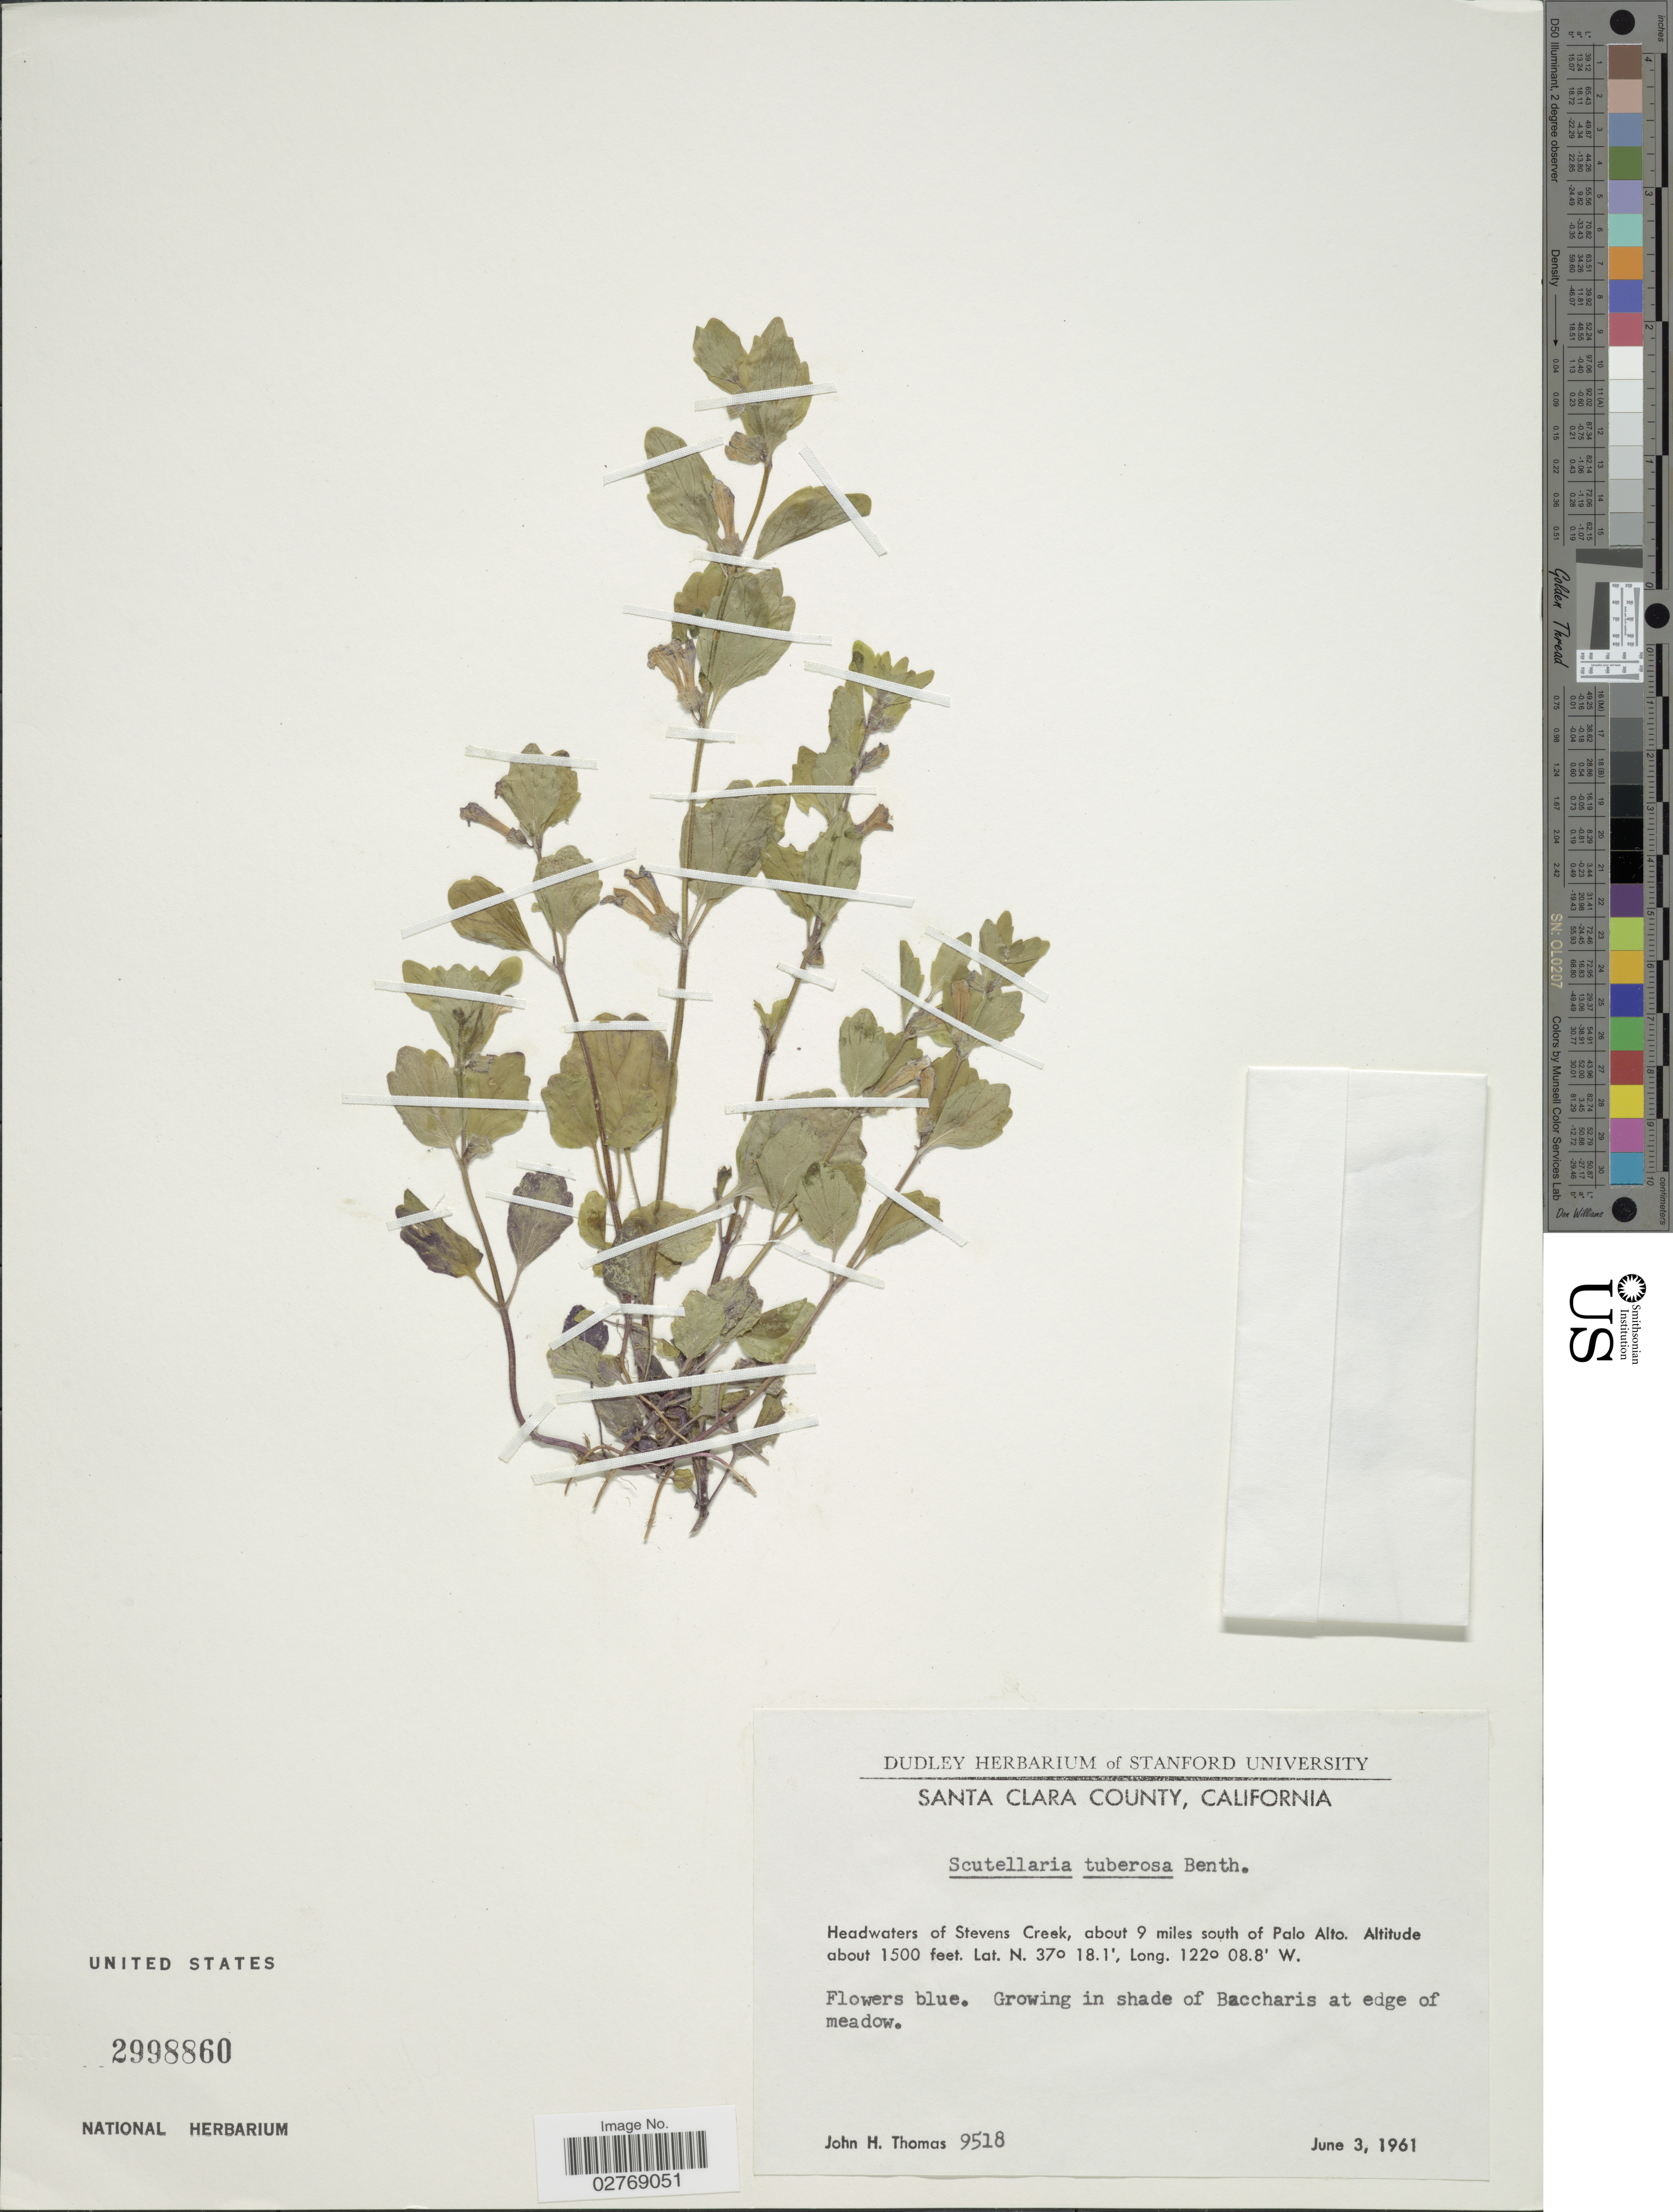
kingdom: Plantae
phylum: Tracheophyta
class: Magnoliopsida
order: Lamiales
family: Lamiaceae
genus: Scutellaria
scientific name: Scutellaria tuberosa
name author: Benth.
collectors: J. H. Thomas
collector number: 9518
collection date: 1961-06-03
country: United States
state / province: California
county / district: Santa Clara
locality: Santa Clara County, Headwaters of Stevens Creek, about 9 miles south of Palo Alto.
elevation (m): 457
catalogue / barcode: US 2998860